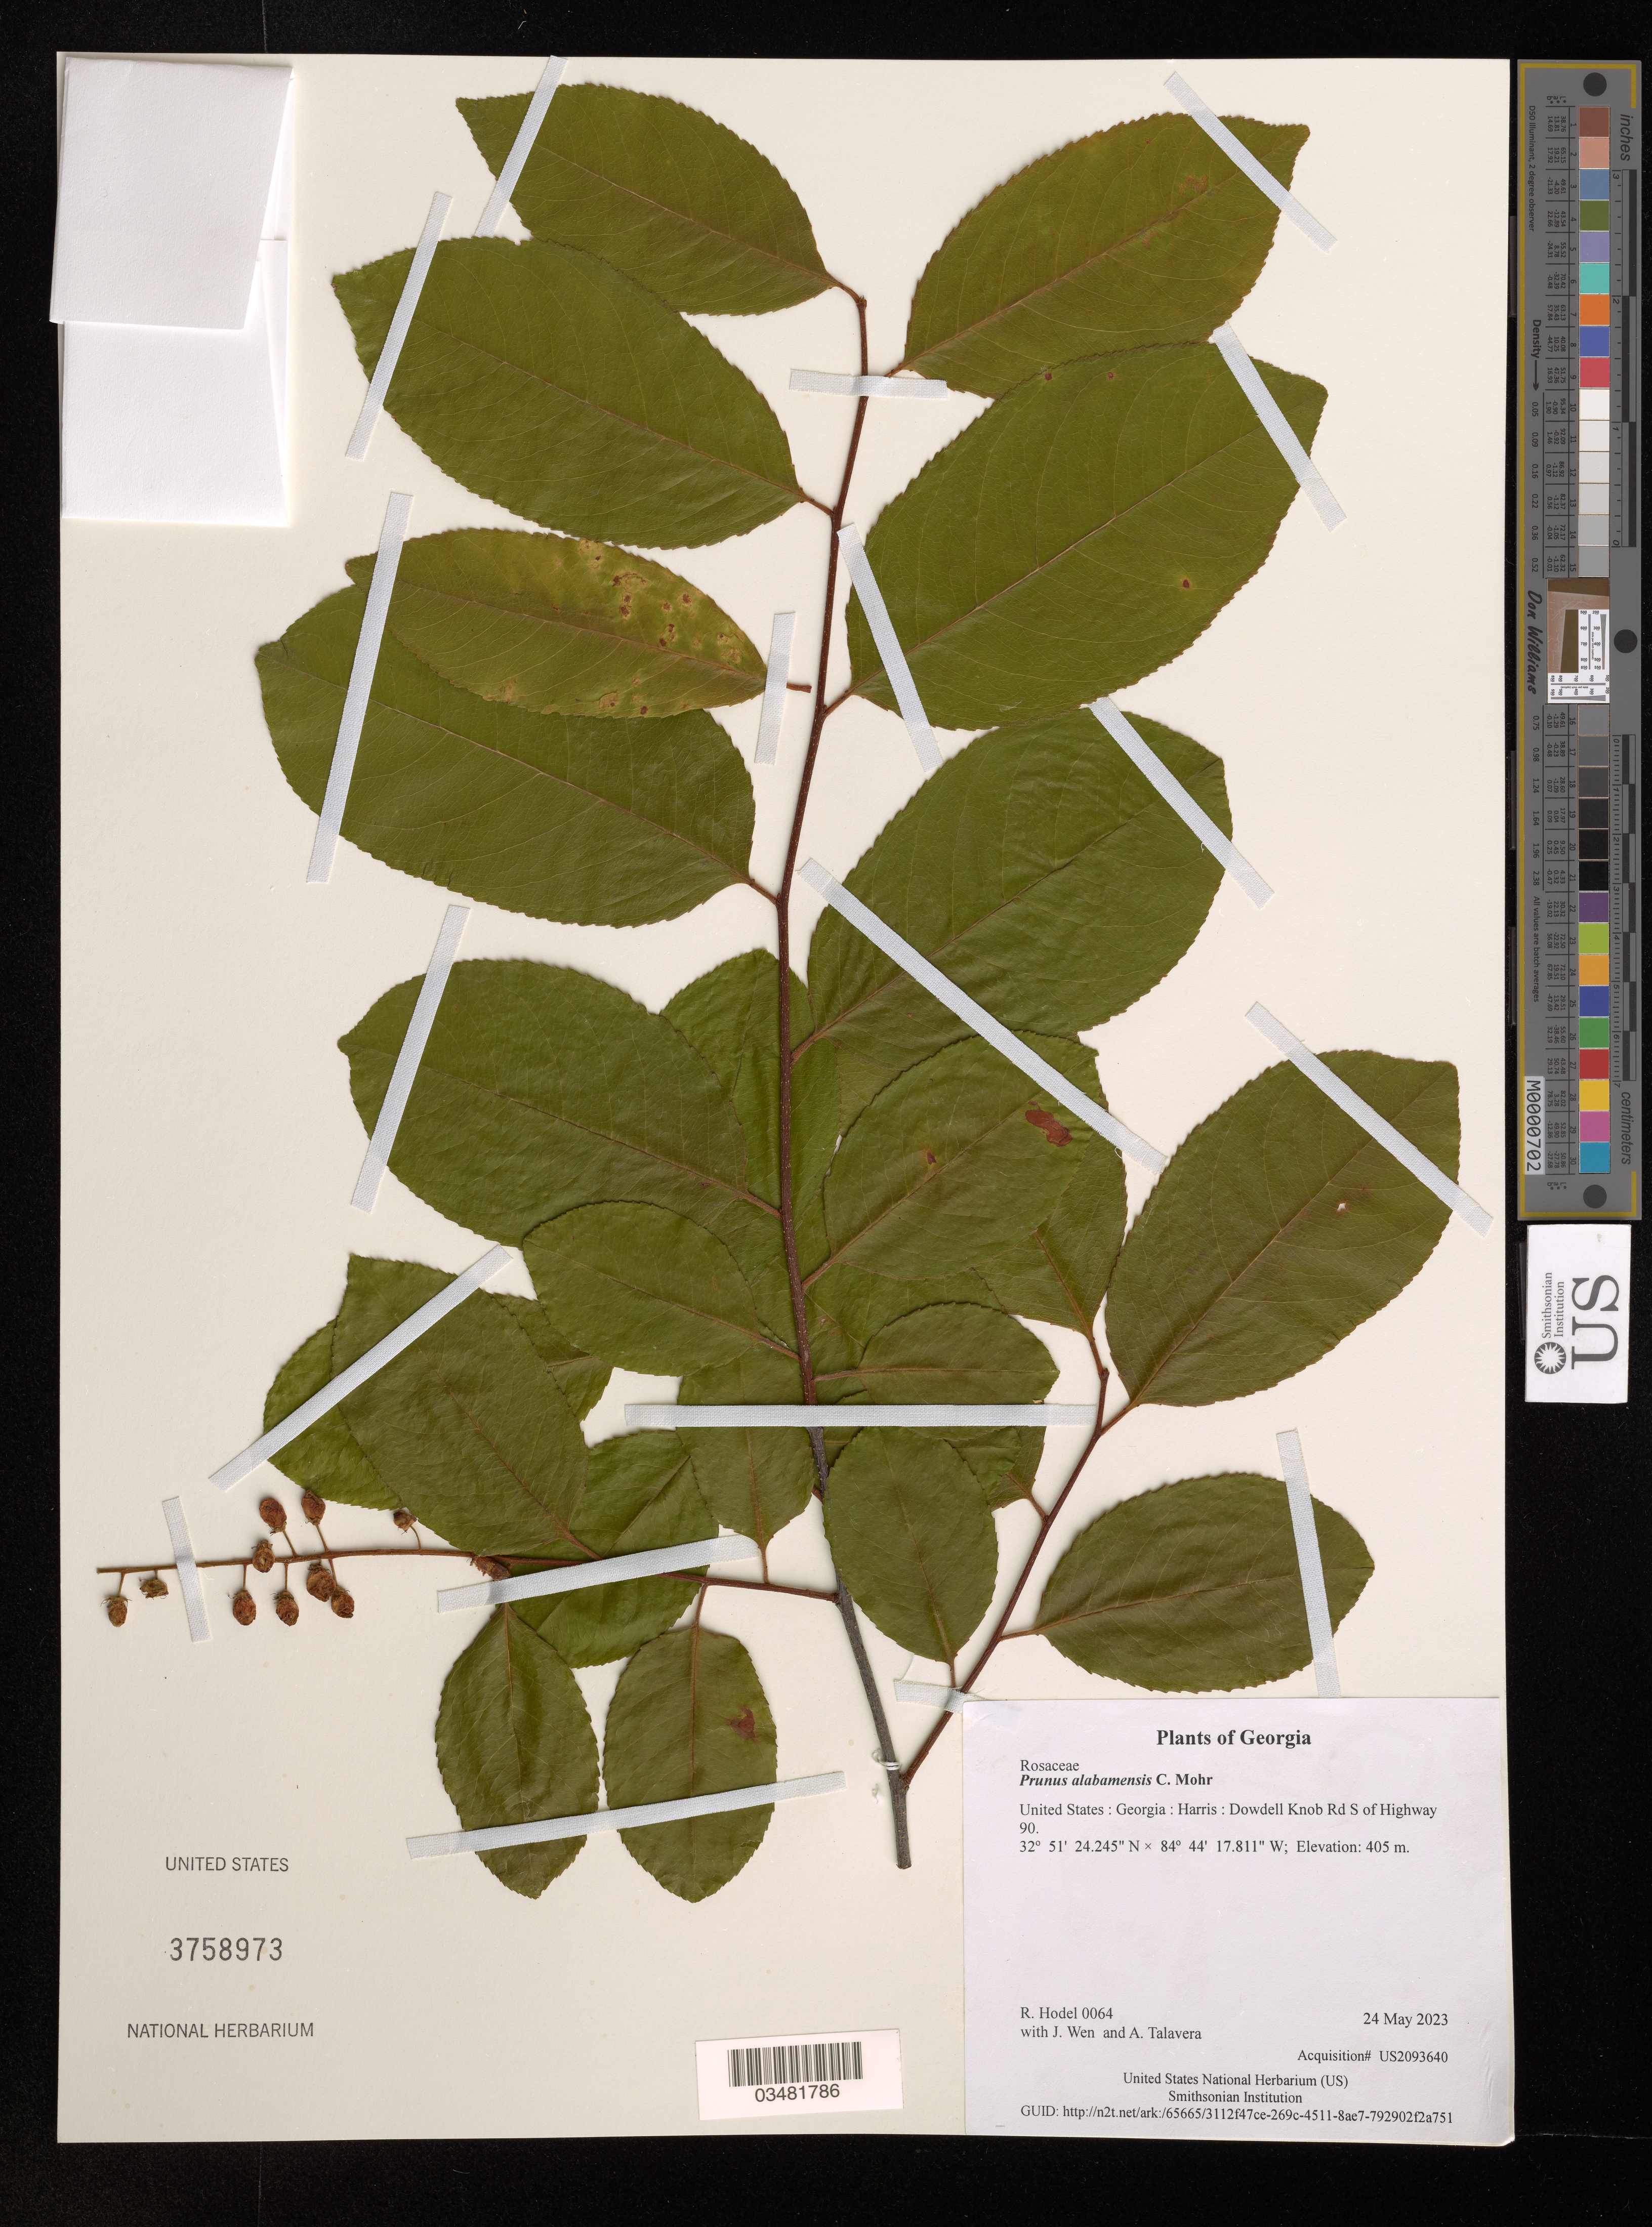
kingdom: Plantae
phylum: Tracheophyta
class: Magnoliopsida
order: Rosales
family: Rosaceae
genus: Prunus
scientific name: Prunus alabamensis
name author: C. Mohr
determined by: Hodel, Richard G. J.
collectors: R. Hodel, J. Wen & A. Talavera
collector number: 0064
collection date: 2023-05-24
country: United States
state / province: Georgia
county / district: Harris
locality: Dowdell Knob Rd S of Highway 90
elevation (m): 405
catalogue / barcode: US 3758973